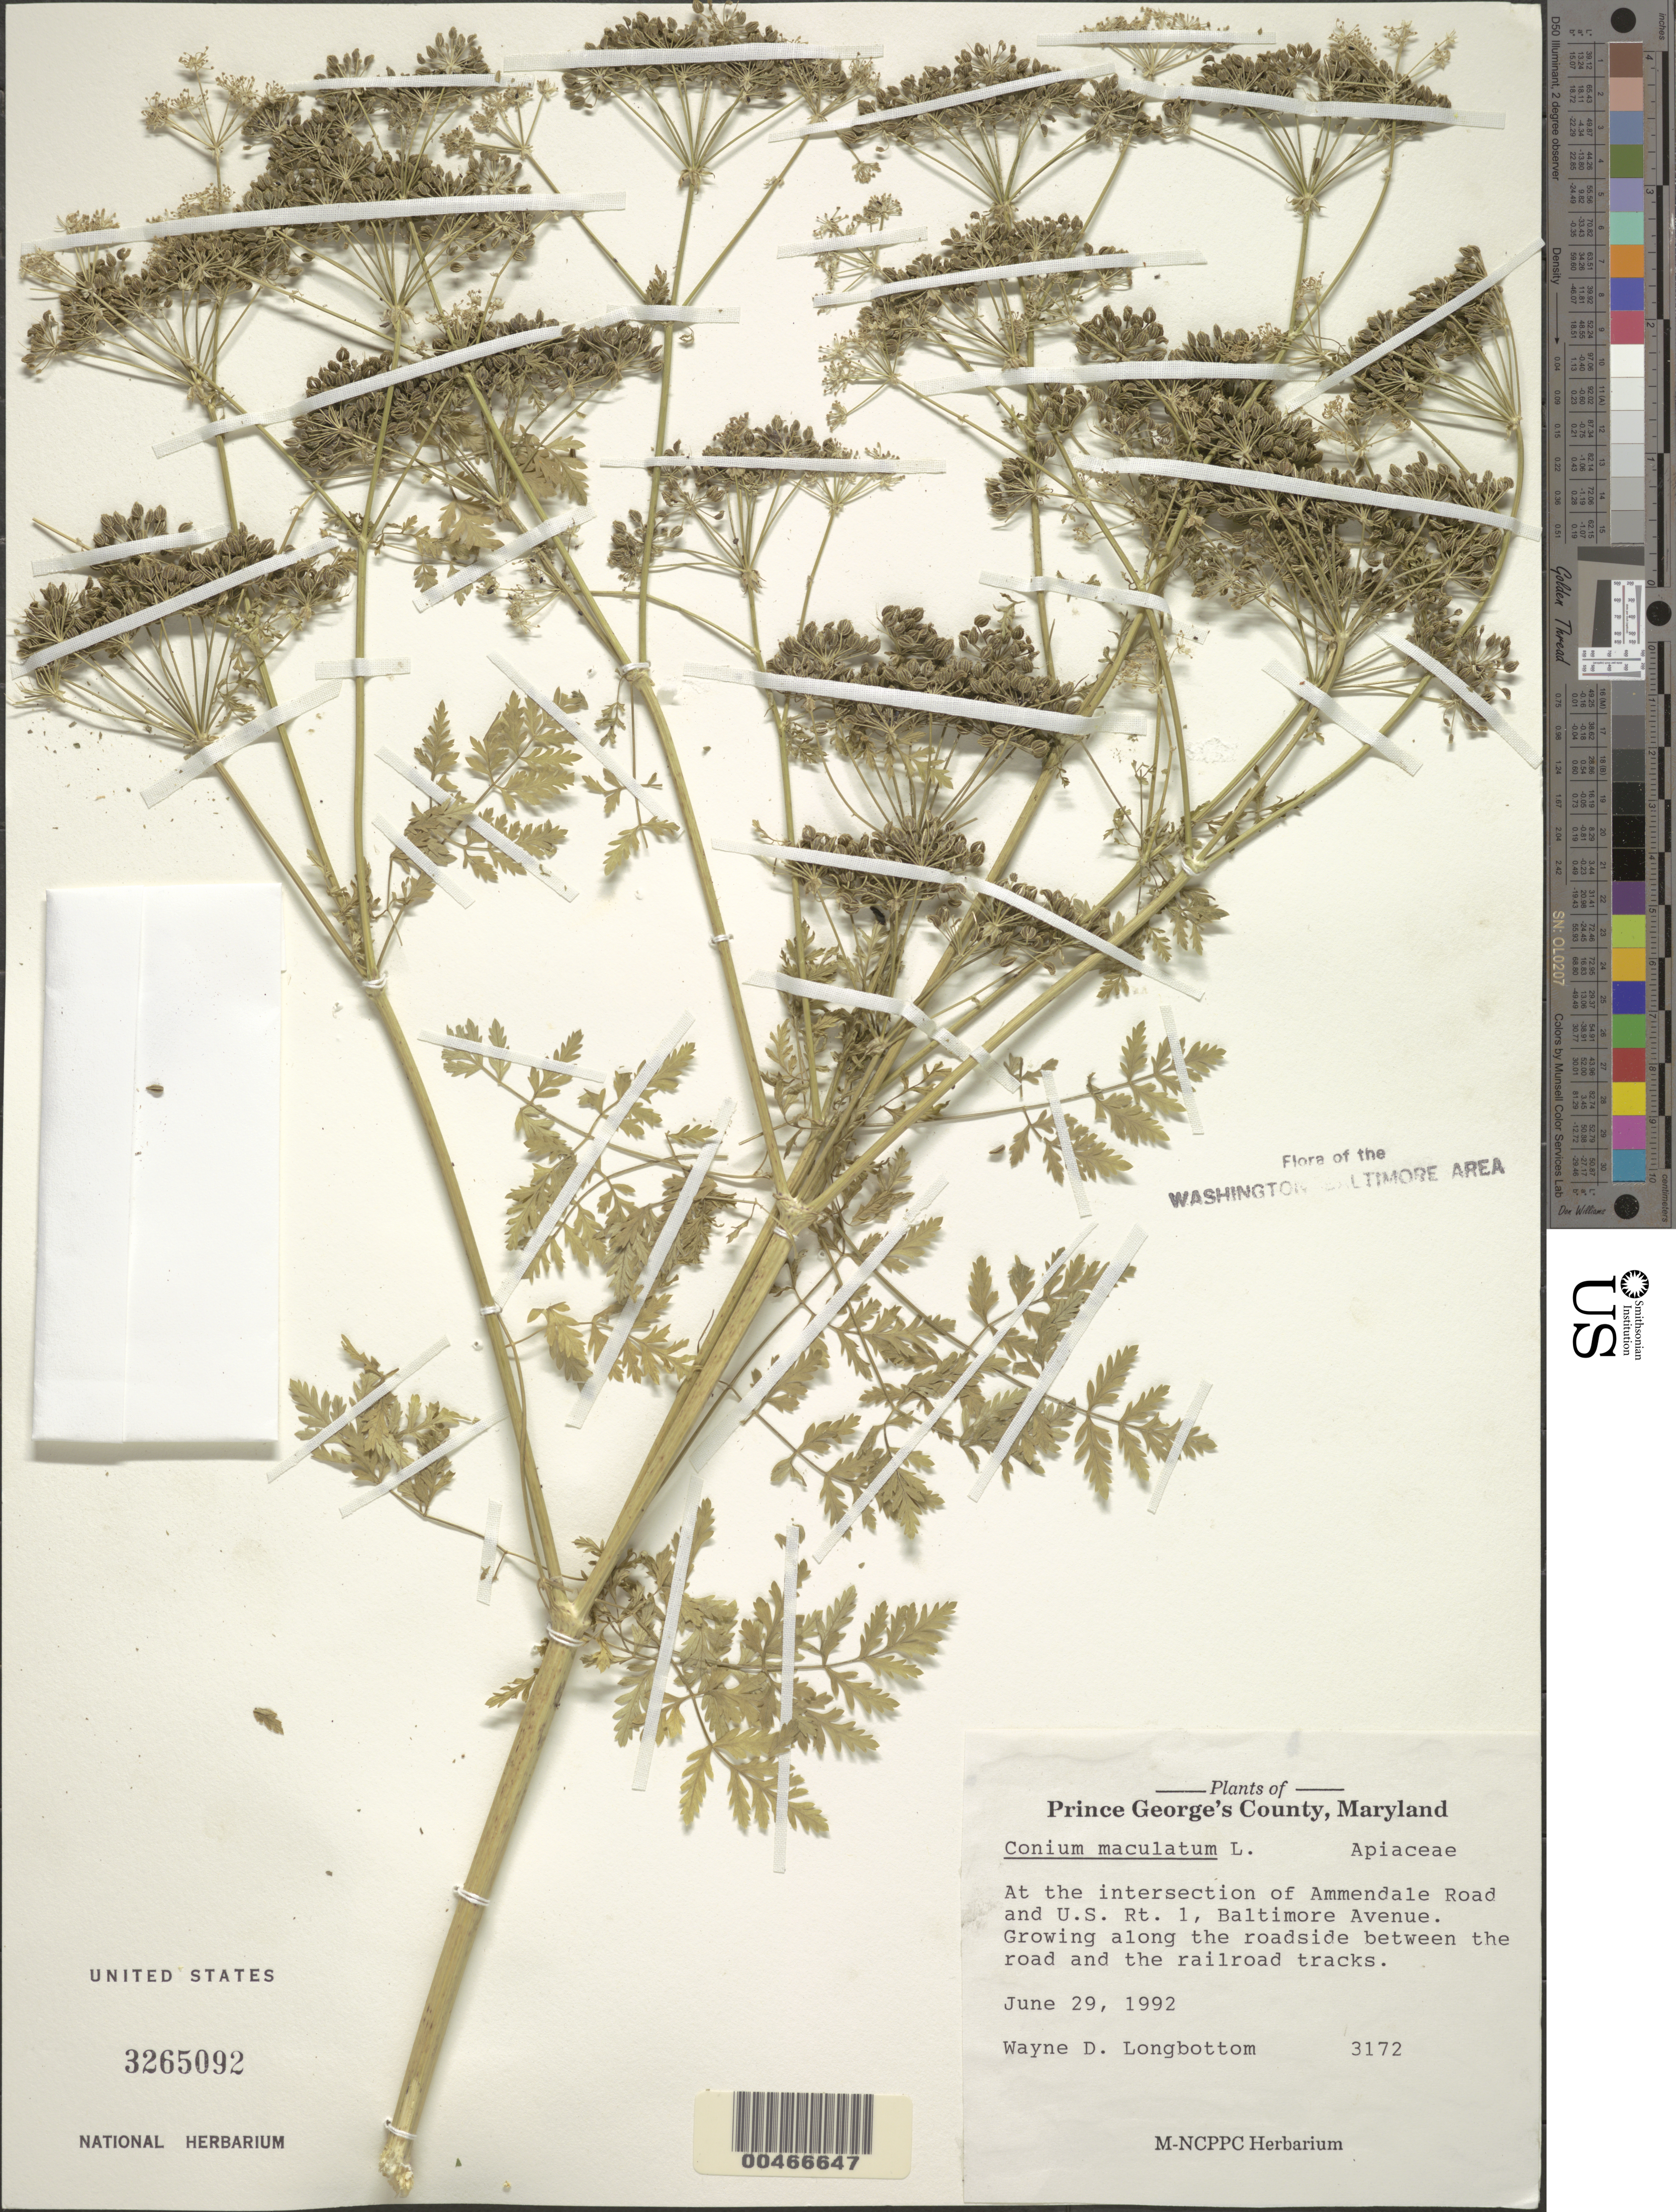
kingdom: Plantae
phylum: Tracheophyta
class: Magnoliopsida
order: Apiales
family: Apiaceae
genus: Conium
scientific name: Conium maculatum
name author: L.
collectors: W. D. Longbottom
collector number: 3172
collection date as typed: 29 Jun 1992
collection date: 1992-06-29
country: United States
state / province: Maryland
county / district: Prince George's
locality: Ammendale Road, US Rt. 1 Baltimore Ave.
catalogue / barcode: US 3265092